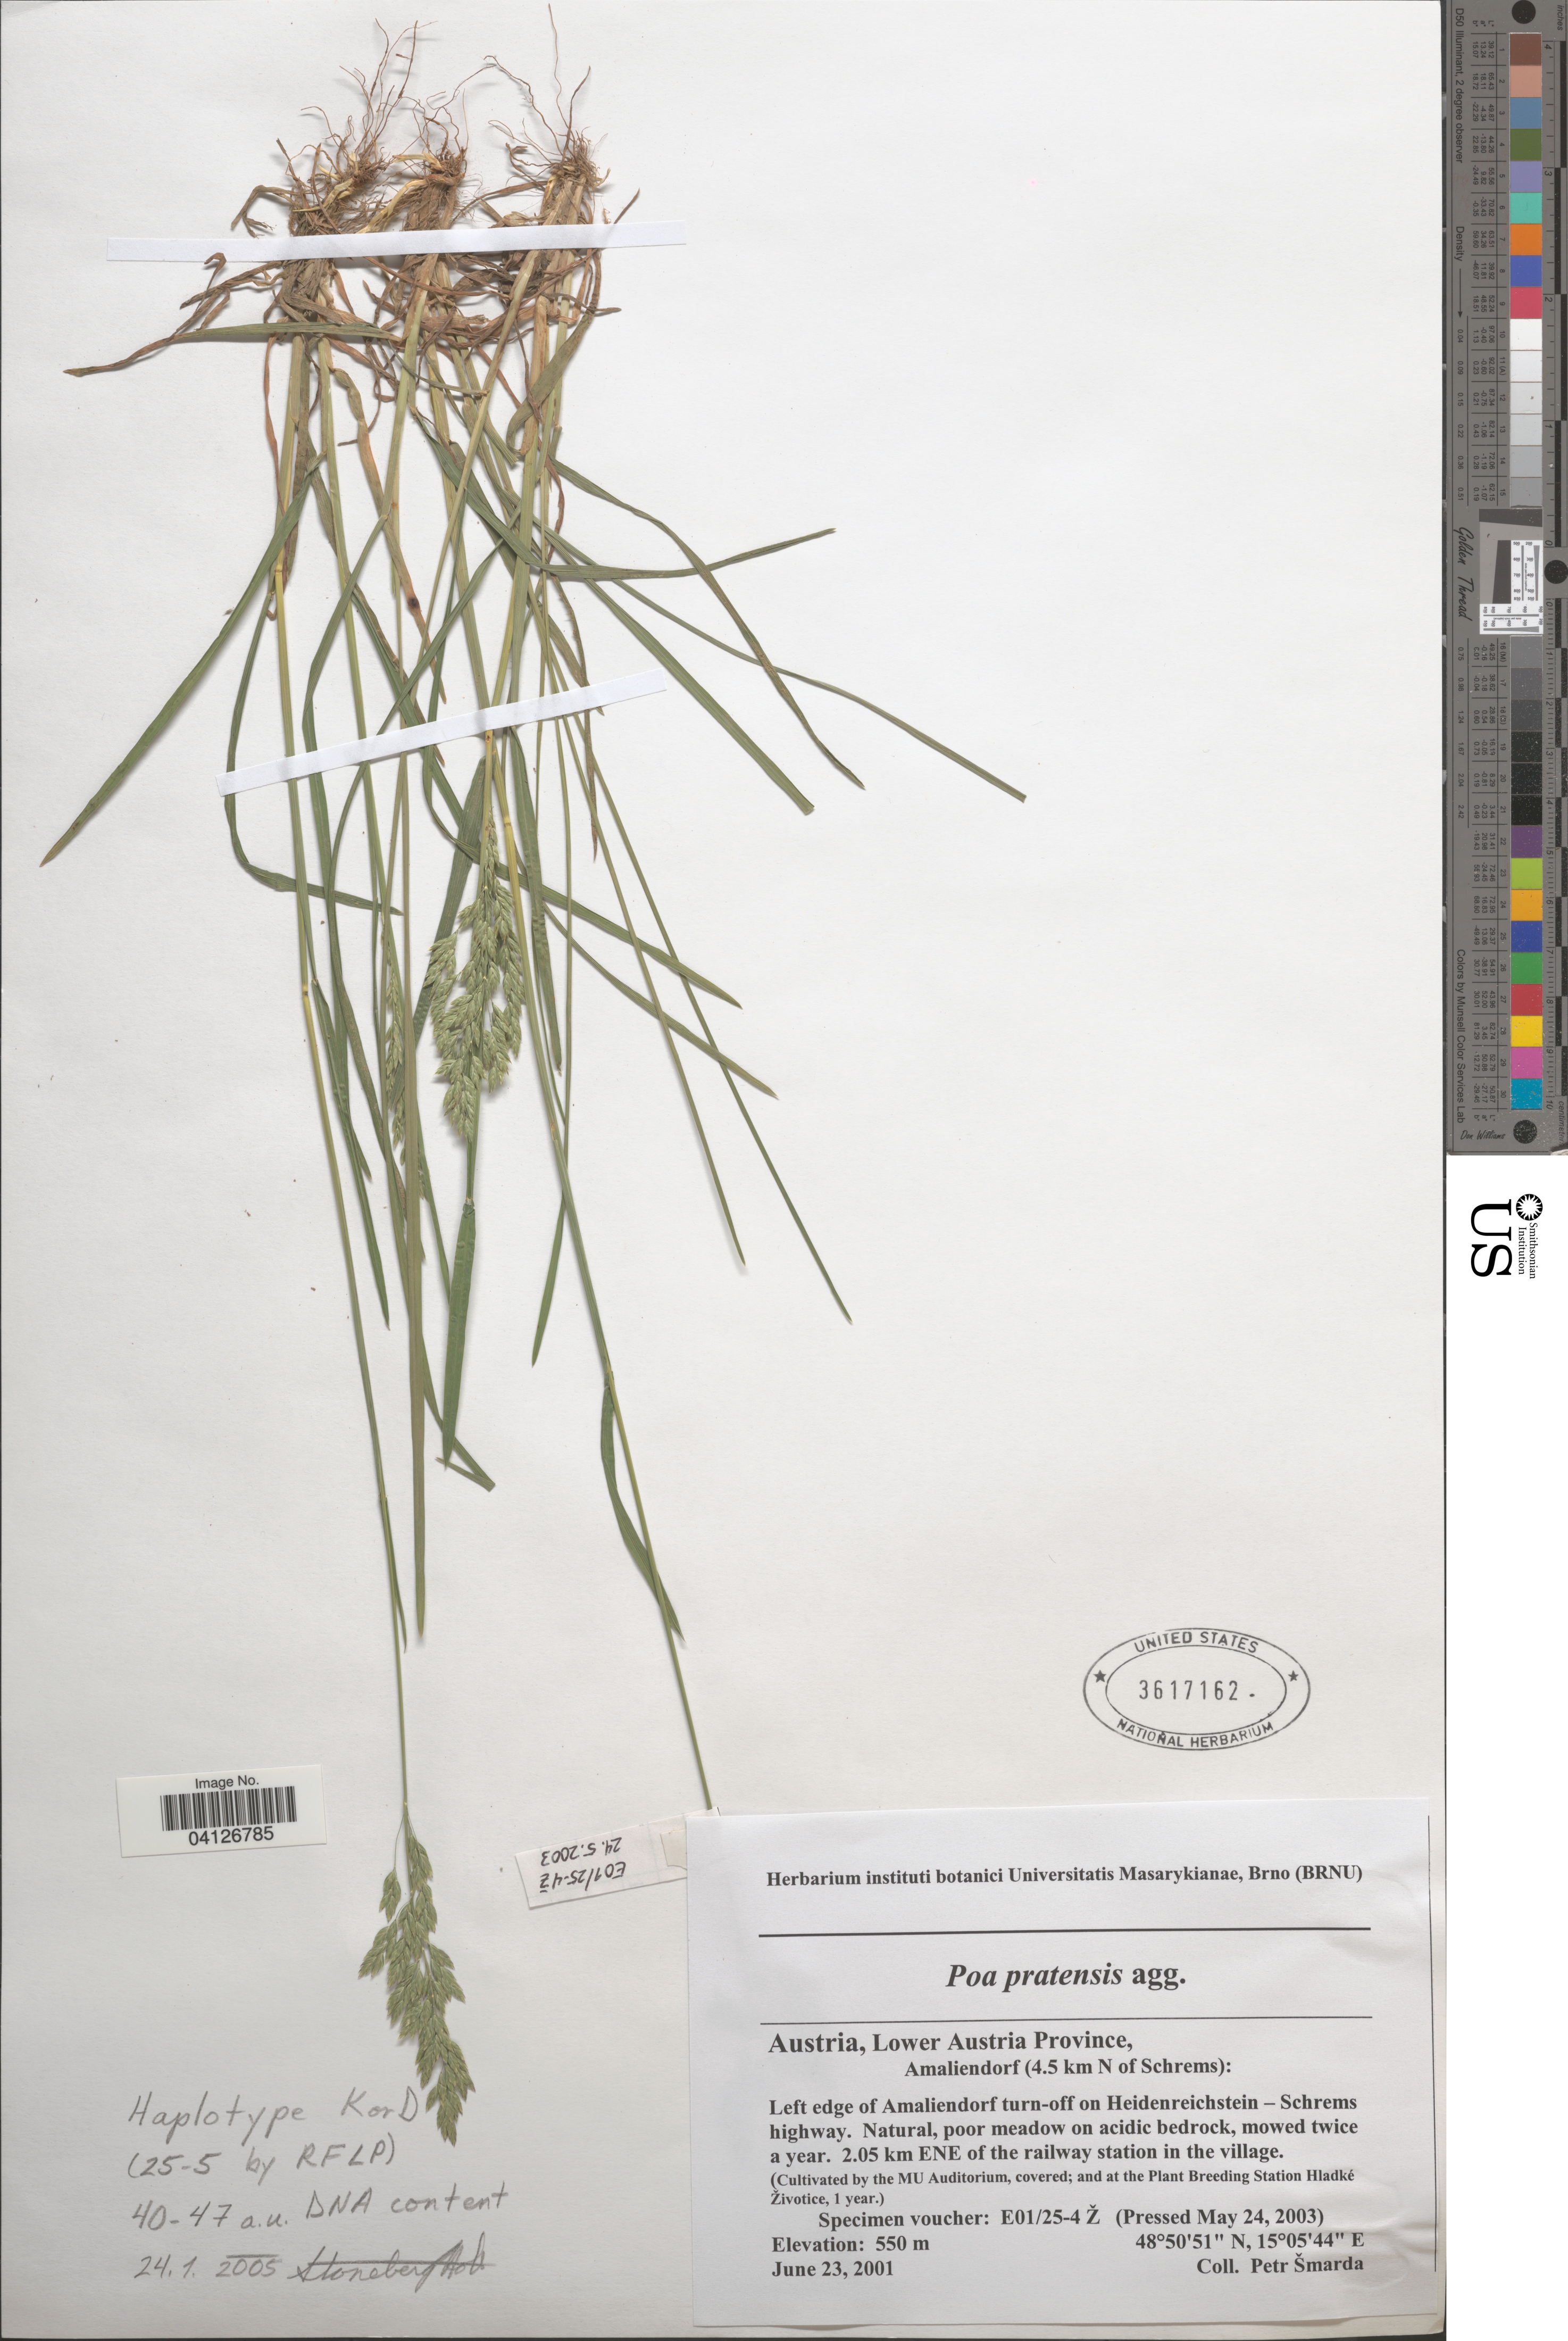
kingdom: Plantae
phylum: Tracheophyta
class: Liliopsida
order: Poales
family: Poaceae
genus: Poa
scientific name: Poa pratensis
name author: L.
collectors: Ex herb. instituti botanici Universitatis Masarykianae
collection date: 2003-05-24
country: Czechia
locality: (Cultivated by the MU Auditorium, covered; and at the Plant Breeding Station Hladké Životice, 1 year.).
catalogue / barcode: US 3617162